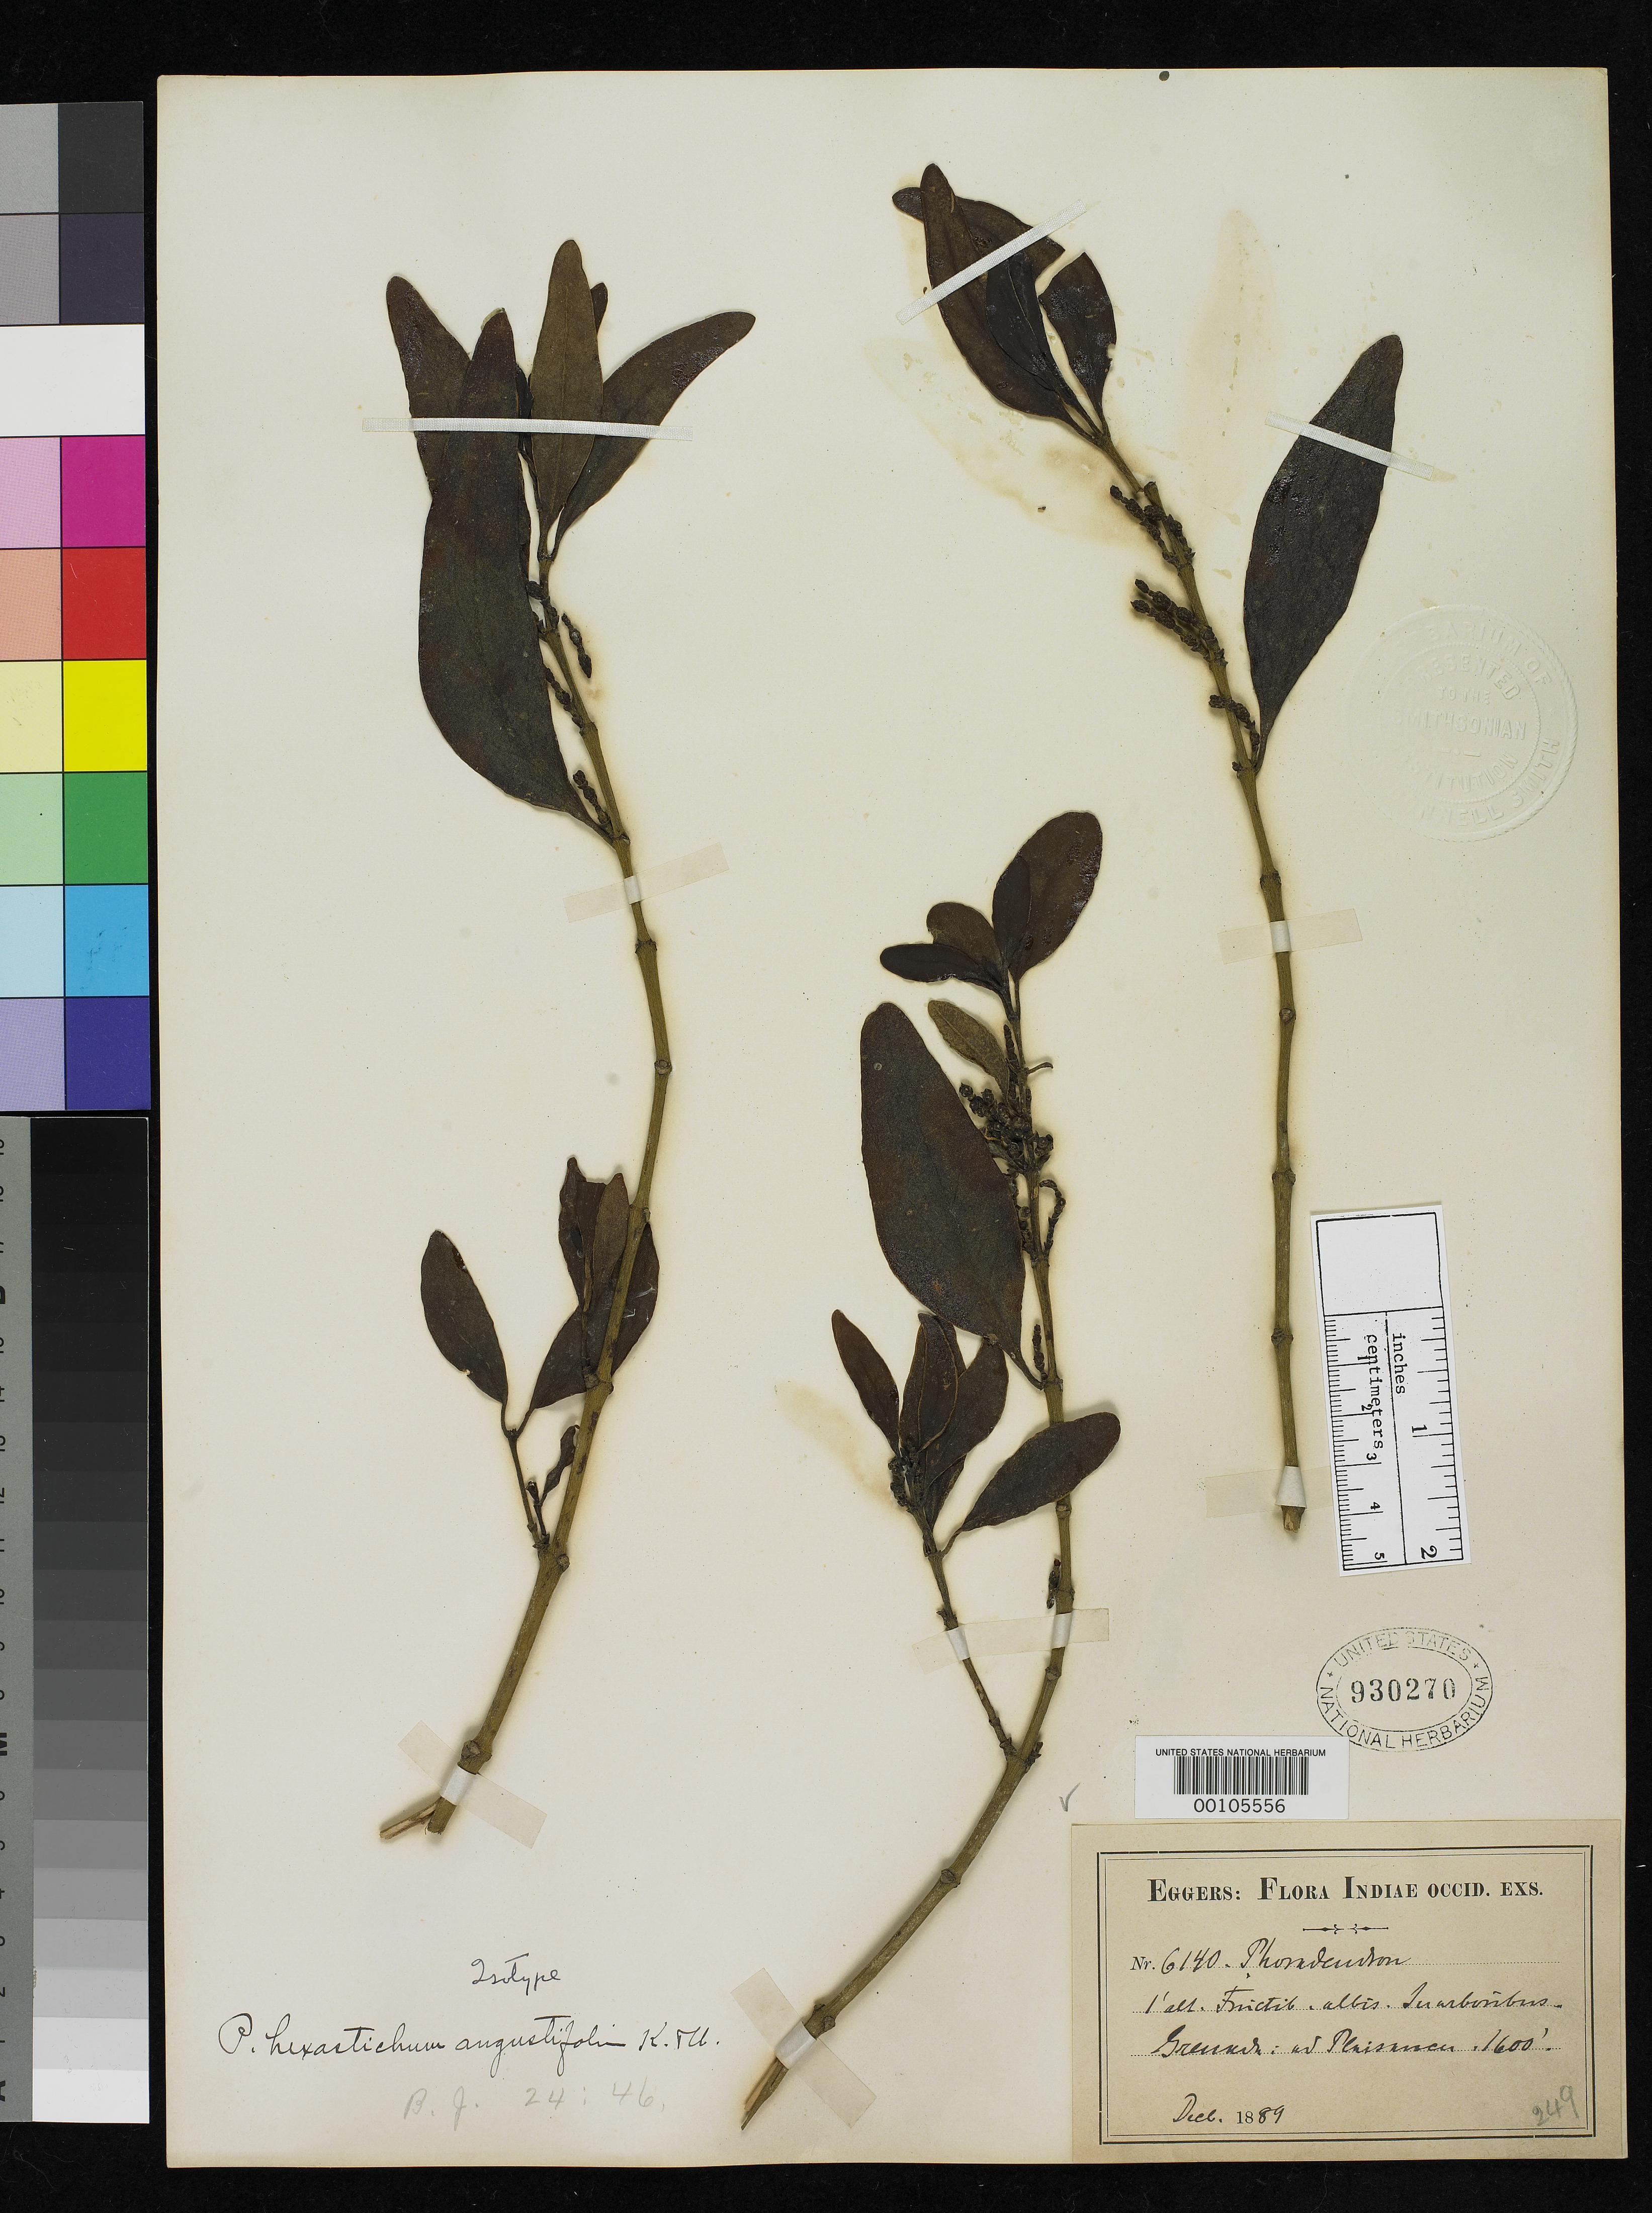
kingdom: Plantae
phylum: Tracheophyta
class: Magnoliopsida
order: Santalales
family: Viscaceae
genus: Phoradendron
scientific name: Phoradendron hexastichum var. angustifolium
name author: Krug & Urb.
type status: Isotype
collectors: H. F. A. von Eggers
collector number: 6140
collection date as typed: Dec 1889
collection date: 1889-12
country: Grenada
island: Windward Is.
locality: Near Plaisance, Mount St. Catherine.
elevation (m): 600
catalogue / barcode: US 930270